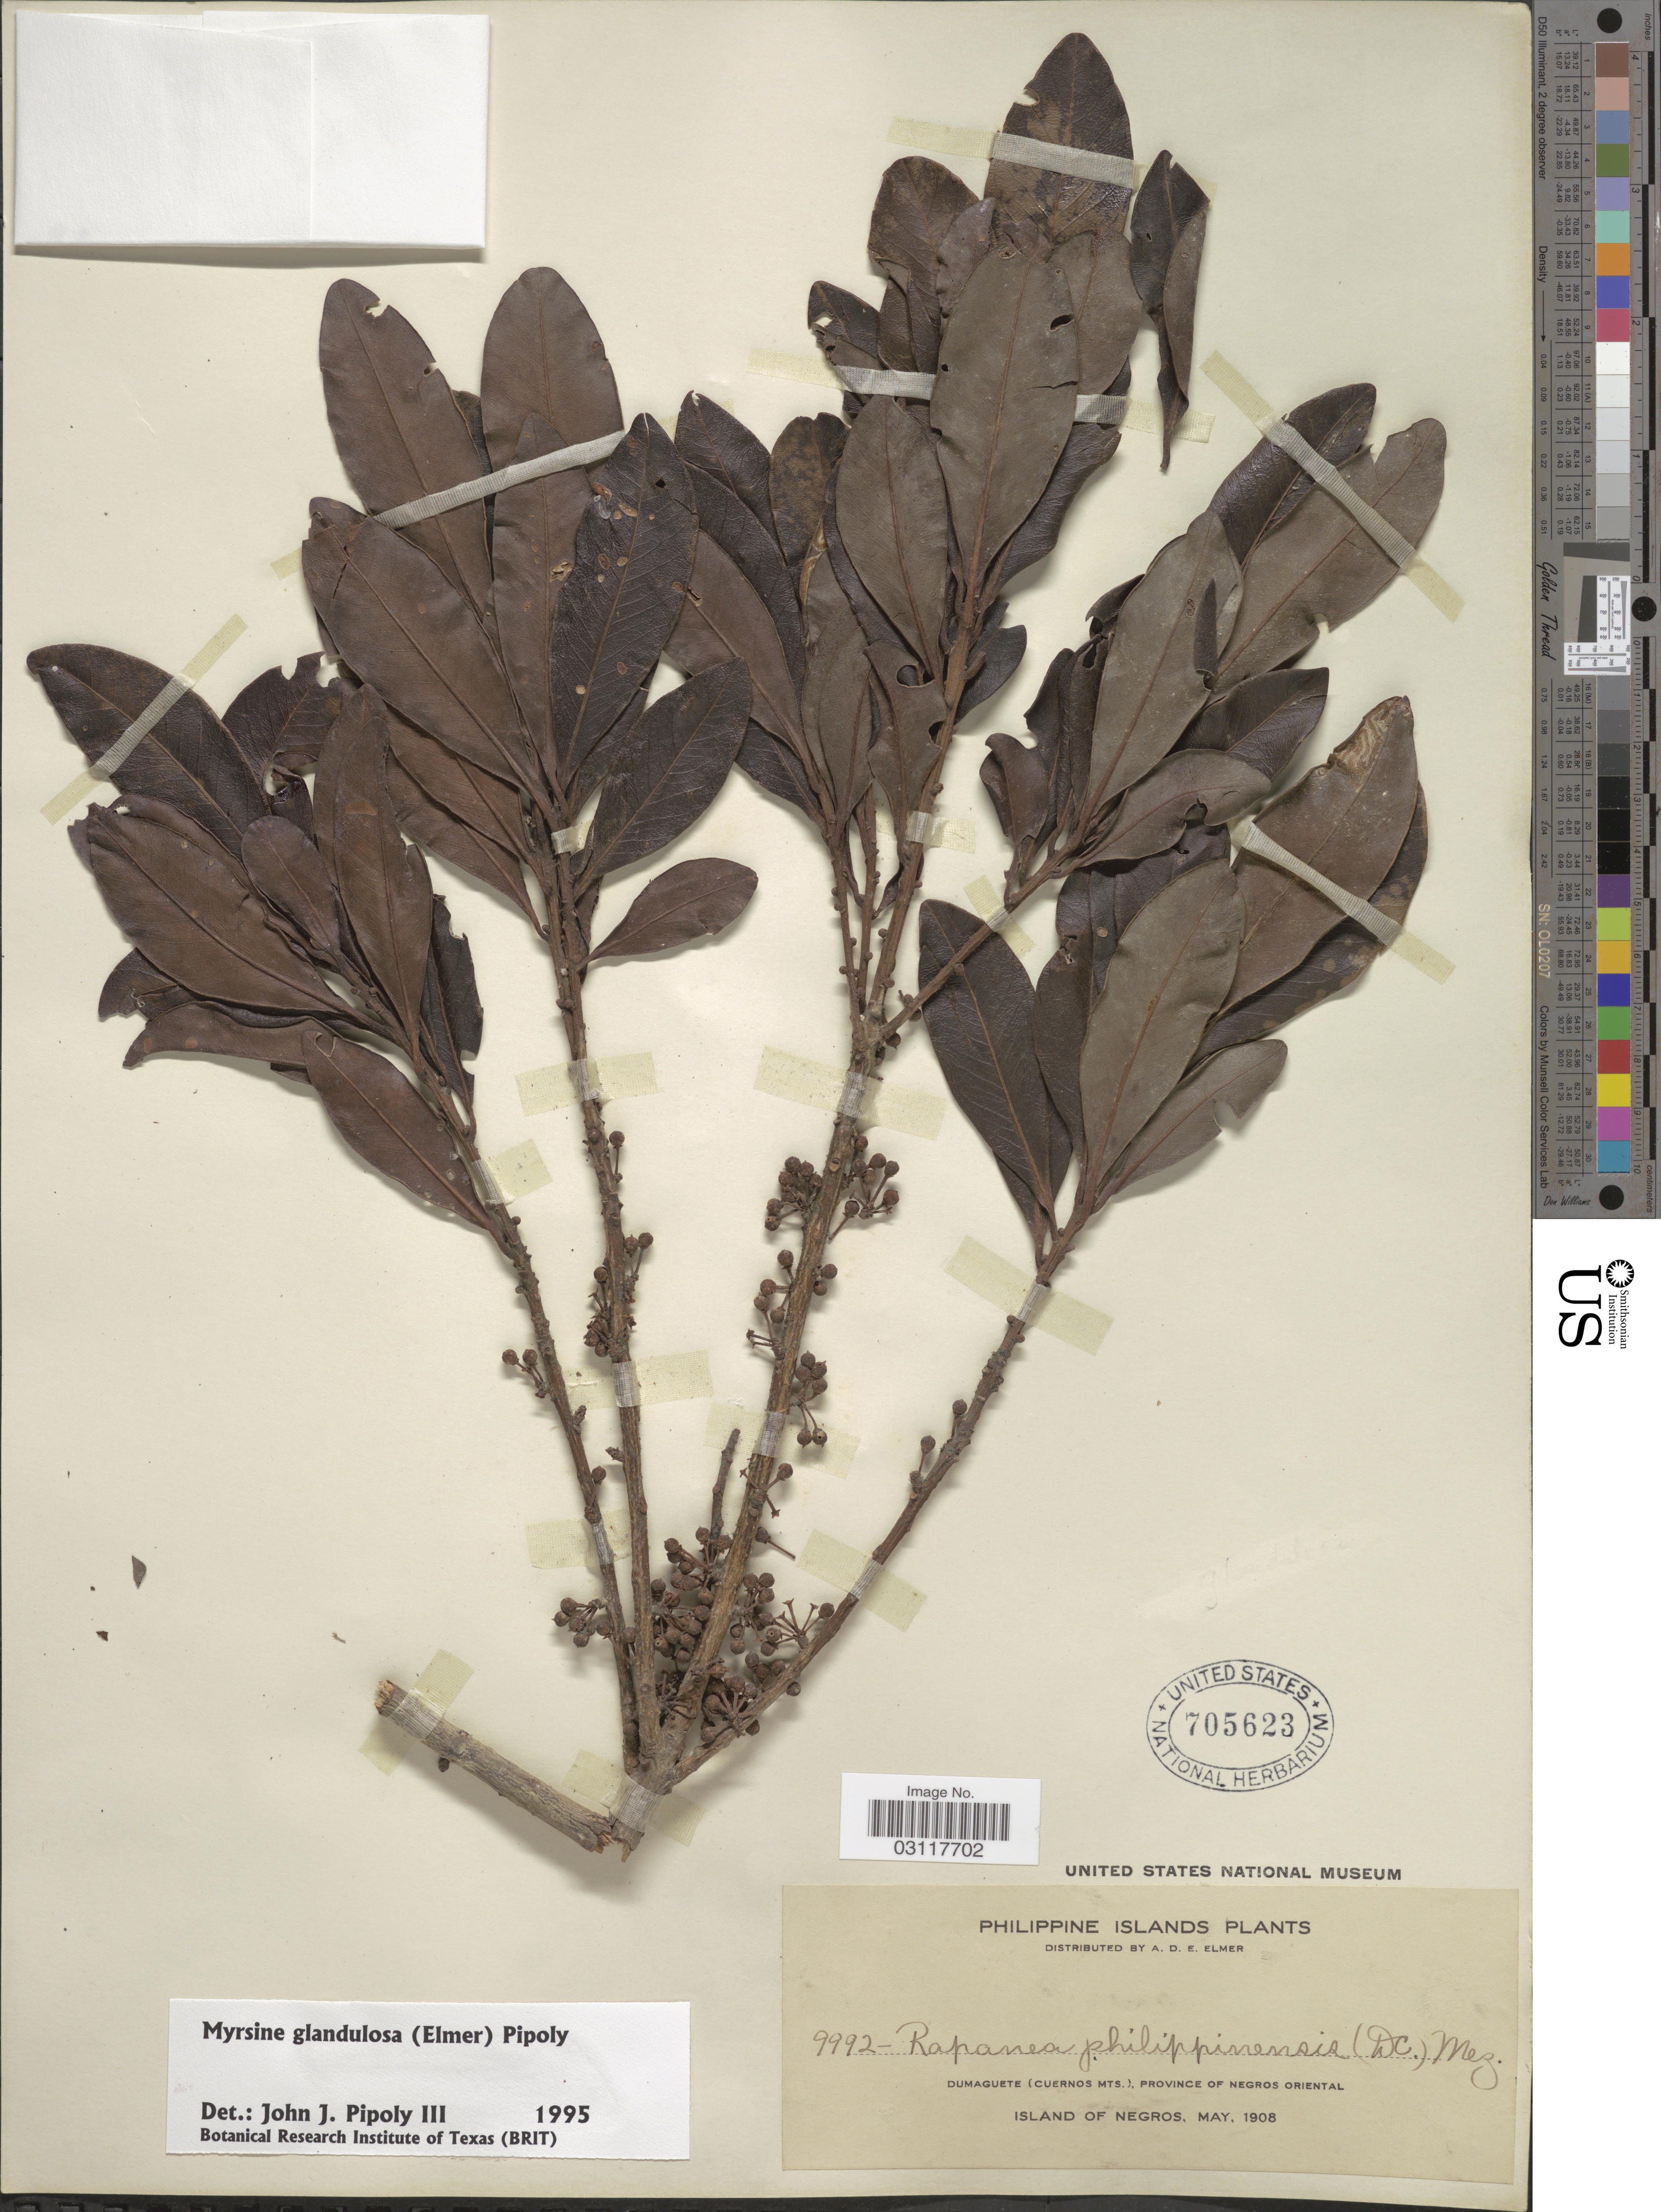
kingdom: Plantae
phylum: Tracheophyta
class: Magnoliopsida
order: Ericales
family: Primulaceae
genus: Myrsine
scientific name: Myrsine glandulosa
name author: (Elmer) Pipoly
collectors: A. D. E. Elmer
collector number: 9992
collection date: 1908-05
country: Philippines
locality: Dumaguete (Cuernos Mts.), Province of Negros Oriental, Island of Negros.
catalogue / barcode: US 705623